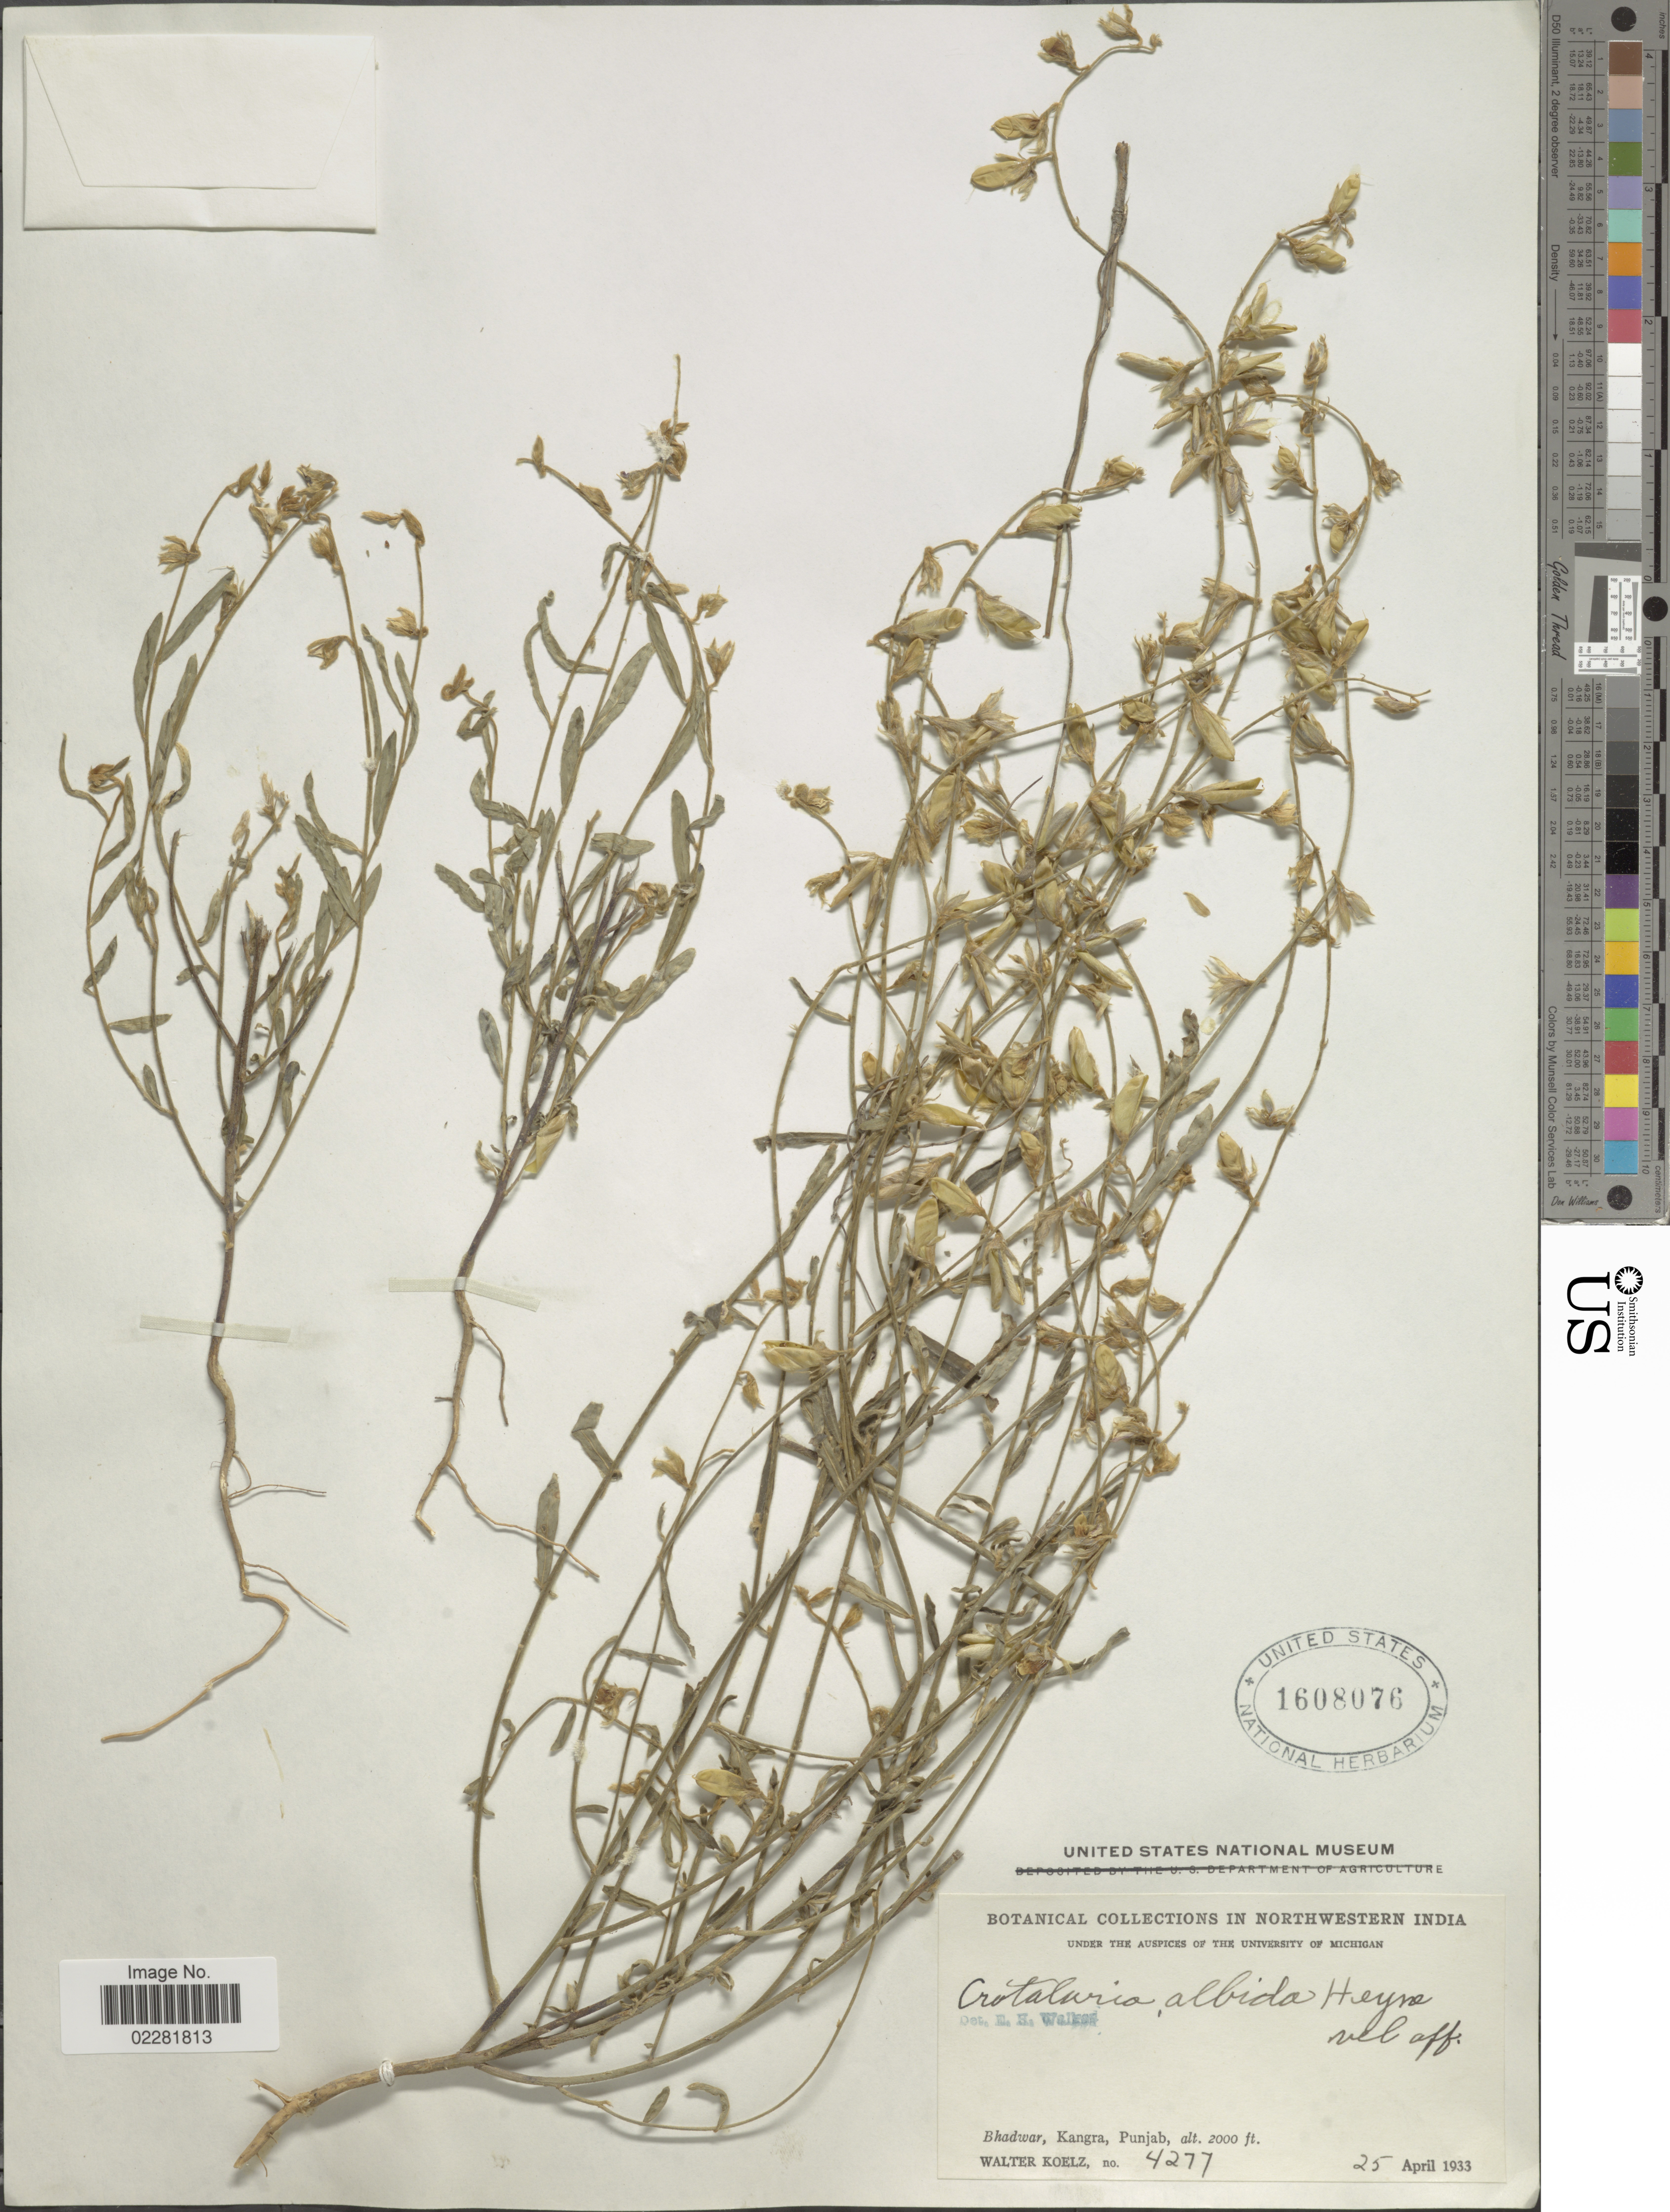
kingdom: Plantae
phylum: Tracheophyta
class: Magnoliopsida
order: Fabales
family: Fabaceae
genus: Crotalaria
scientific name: Crotalaria albida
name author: B. Heyne ex Roth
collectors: W. N. Koelz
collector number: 4277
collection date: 1933-04-25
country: India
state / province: Himachal Pradesh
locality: Northwestern India, Bhadwar, Kangra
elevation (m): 610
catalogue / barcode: US 1608076